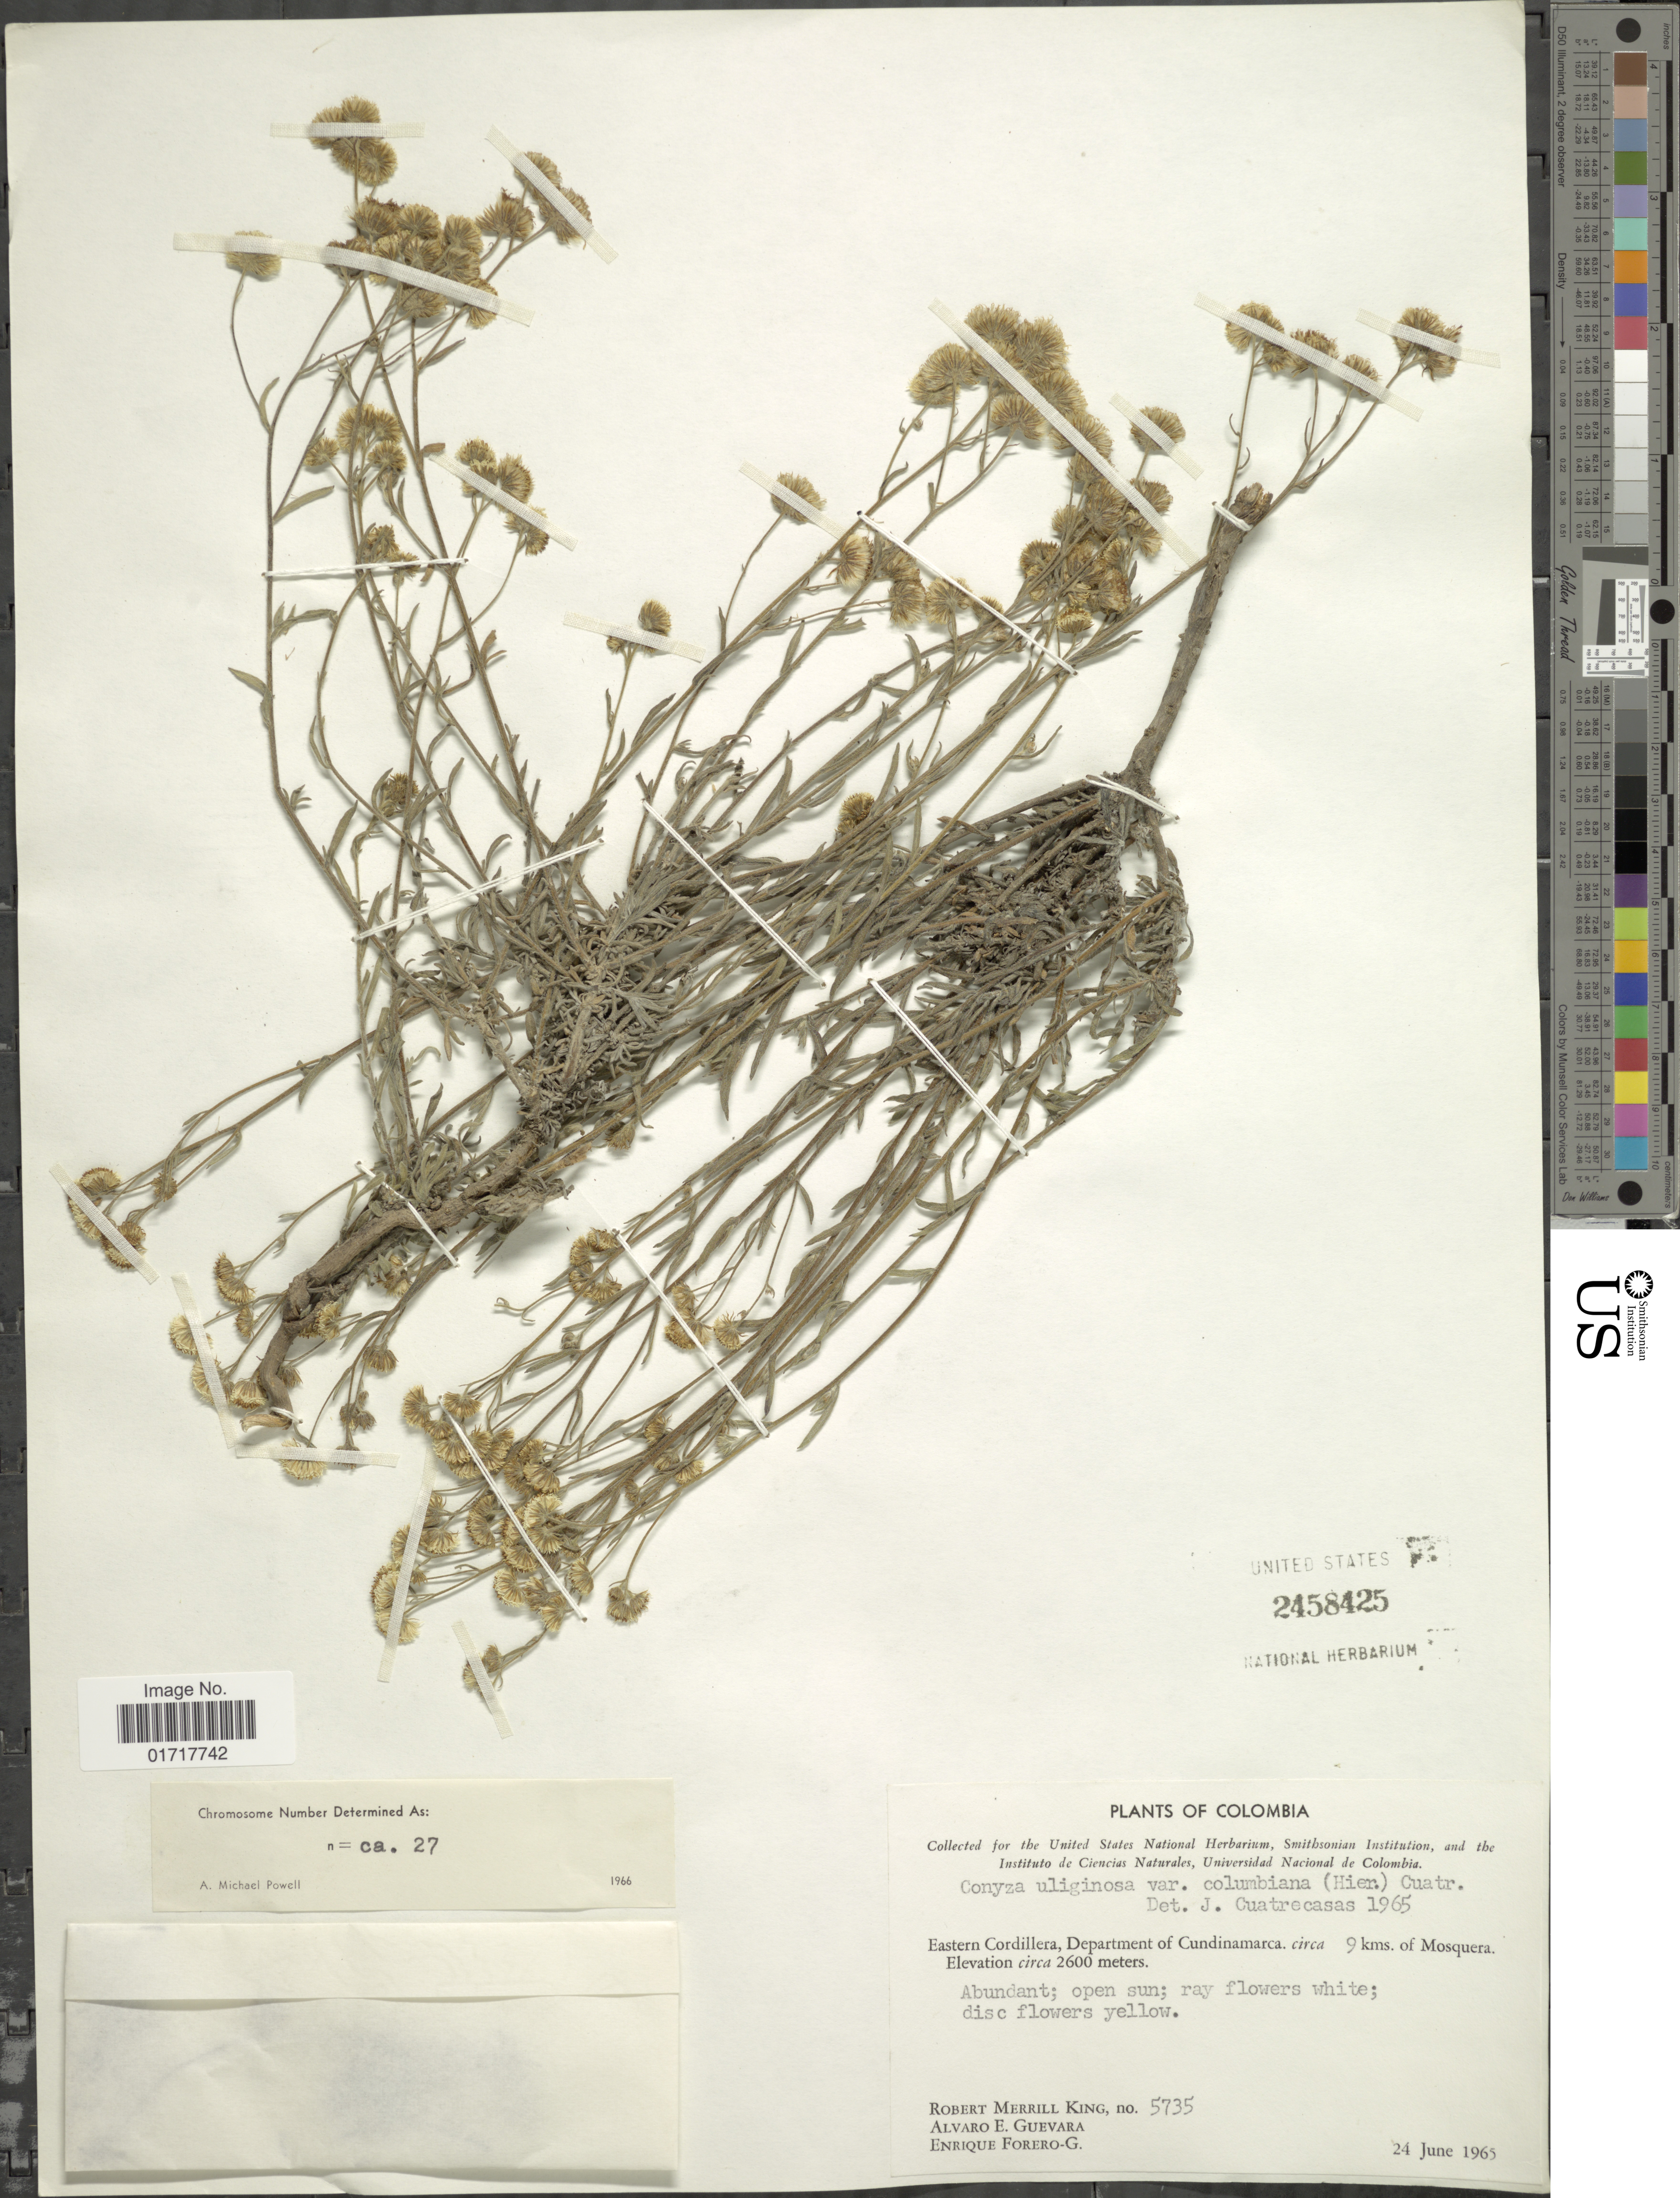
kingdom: Plantae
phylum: Tracheophyta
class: Magnoliopsida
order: Asterales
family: Asteraceae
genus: Conyza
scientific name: Conyza uliginosa var. hirsuta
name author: (Hieron.) Cuatrec.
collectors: R. M. King, A. E. Guevara & E. Forero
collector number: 5735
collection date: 1965-06-24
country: Colombia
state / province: Cundinamarca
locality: Eastern Cordillera, Department of Cundinamarca, circa 9 kms. of Mosquera.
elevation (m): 2600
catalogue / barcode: US 2458425